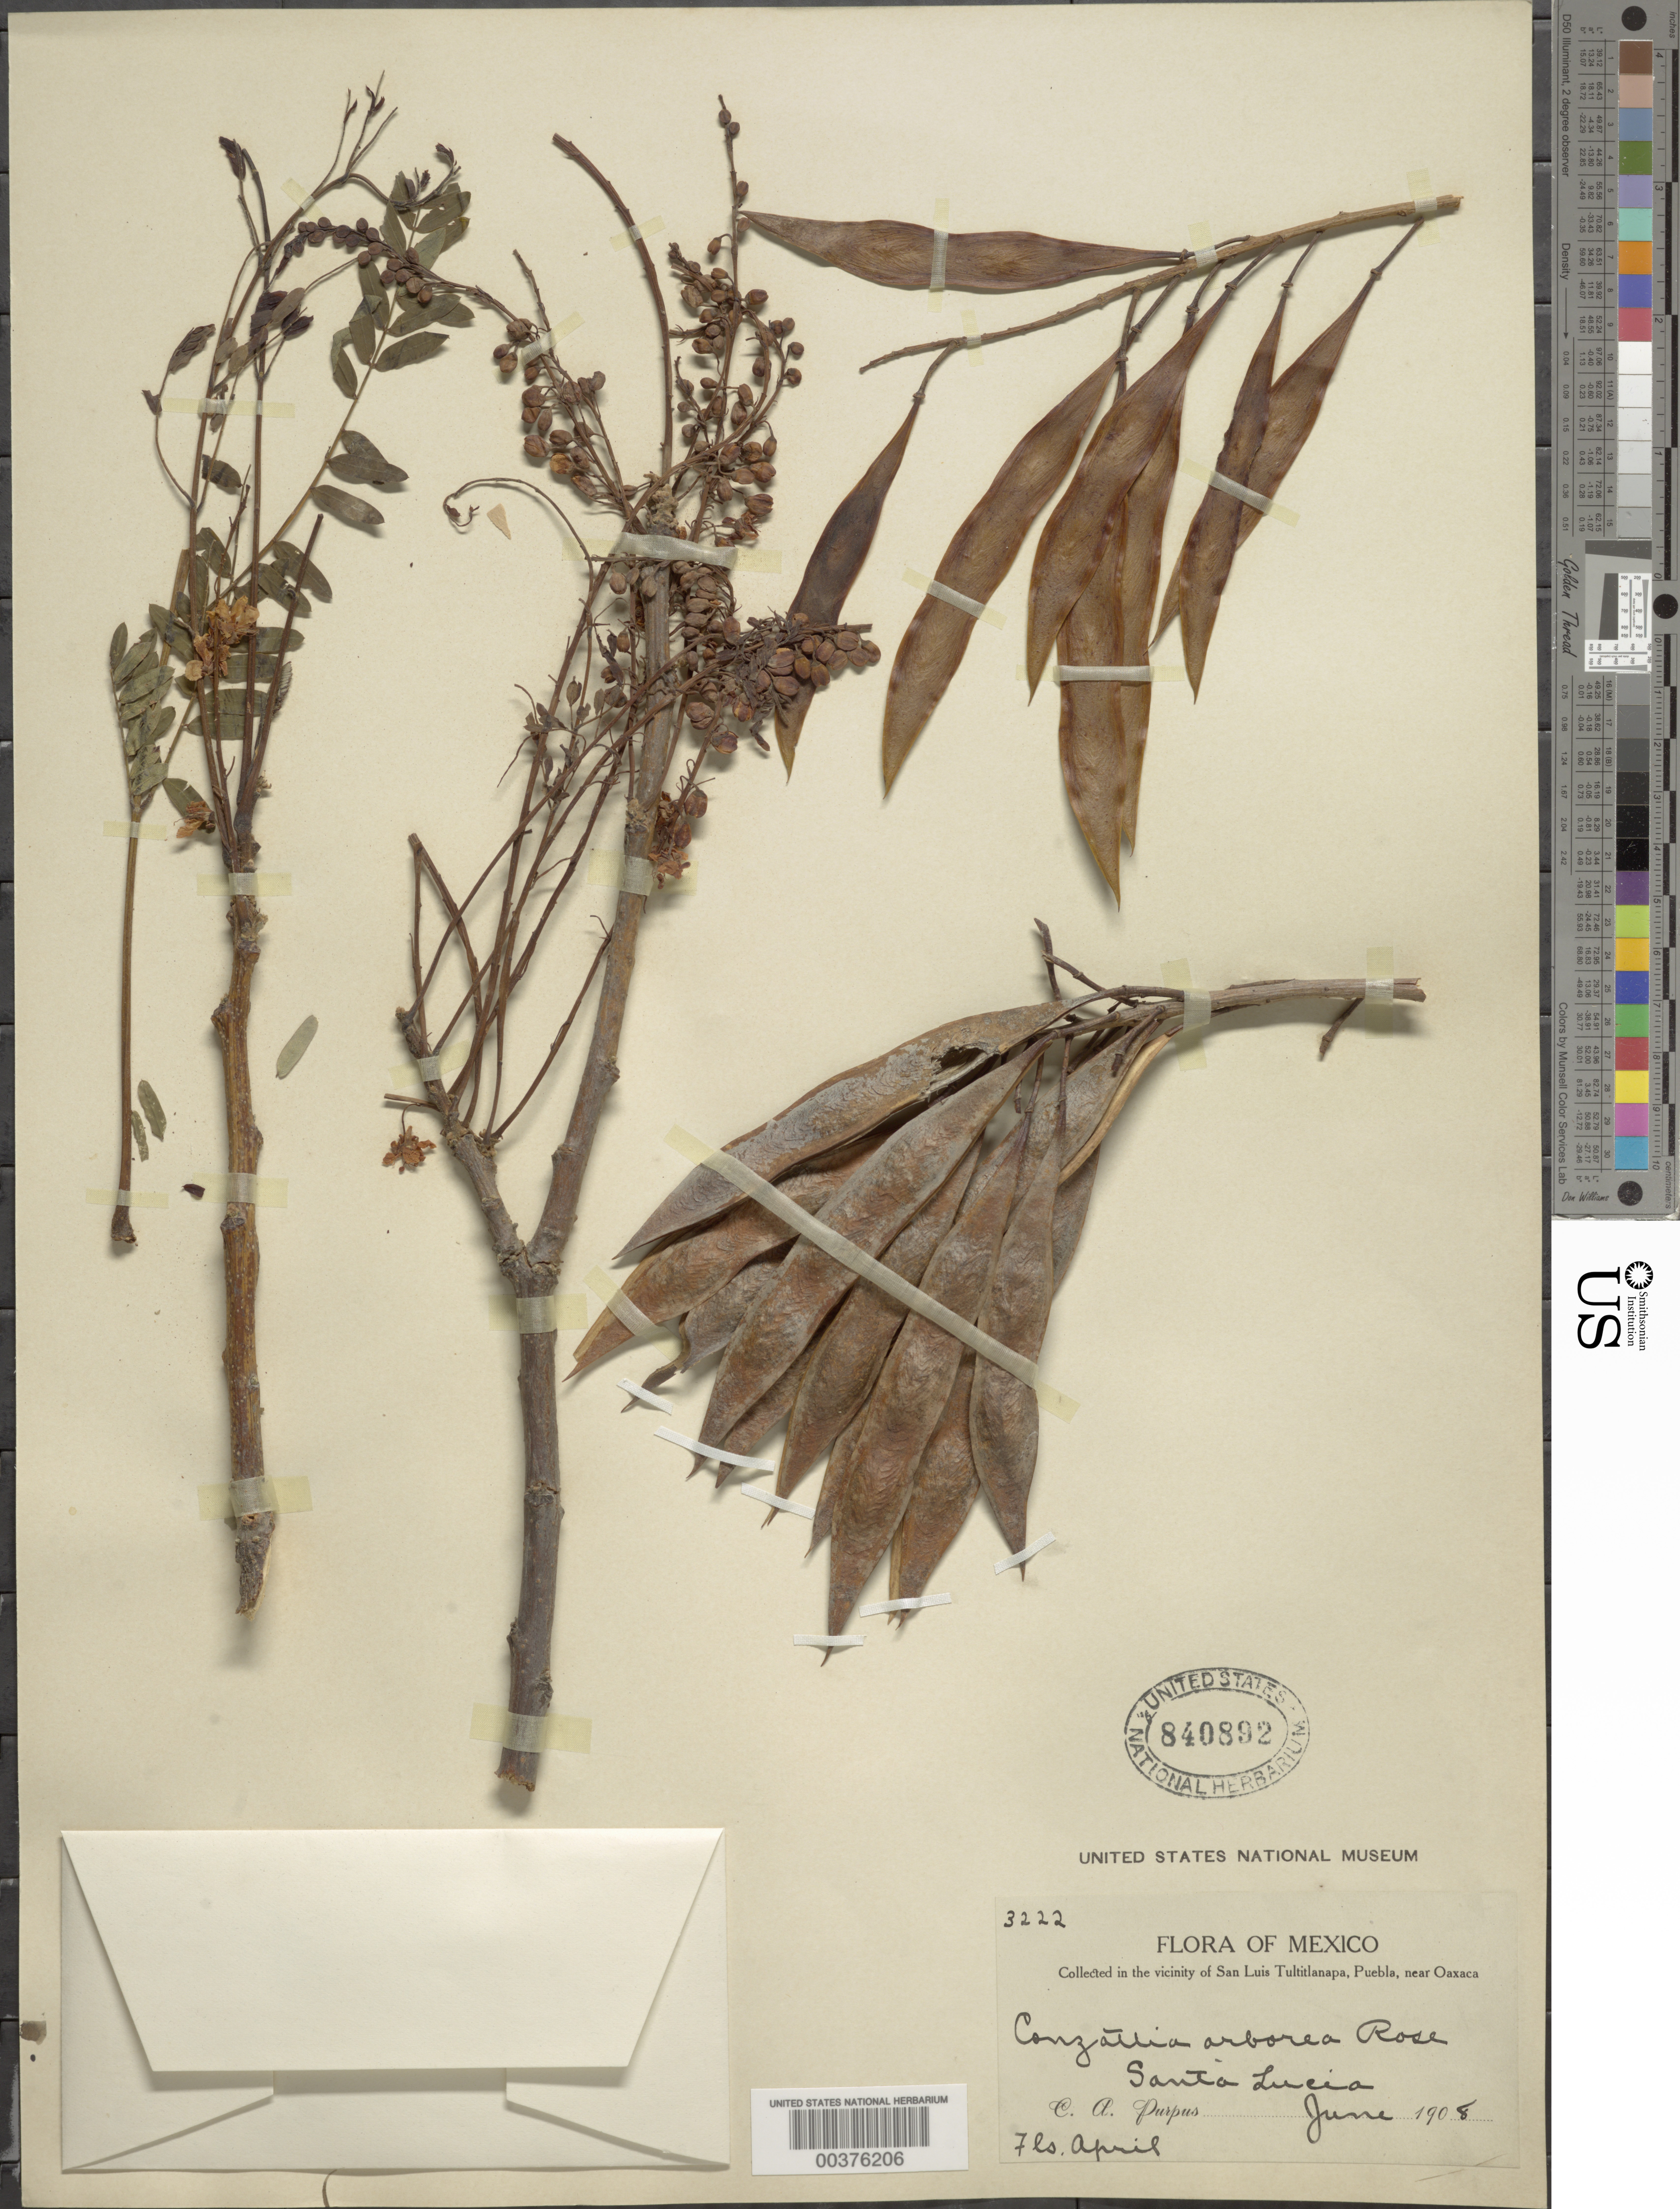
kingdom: Plantae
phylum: Tracheophyta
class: Magnoliopsida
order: Fabales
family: Fabaceae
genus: Conzattia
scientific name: Conzattia arborea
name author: Rose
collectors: C. A. Purpus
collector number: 3222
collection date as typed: Jun 1908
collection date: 1908-06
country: Mexico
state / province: Puebla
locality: Santa lucia; vicinity of San Luis tultitlanapa, Puebla, near Oaxaca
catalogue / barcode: US 840892